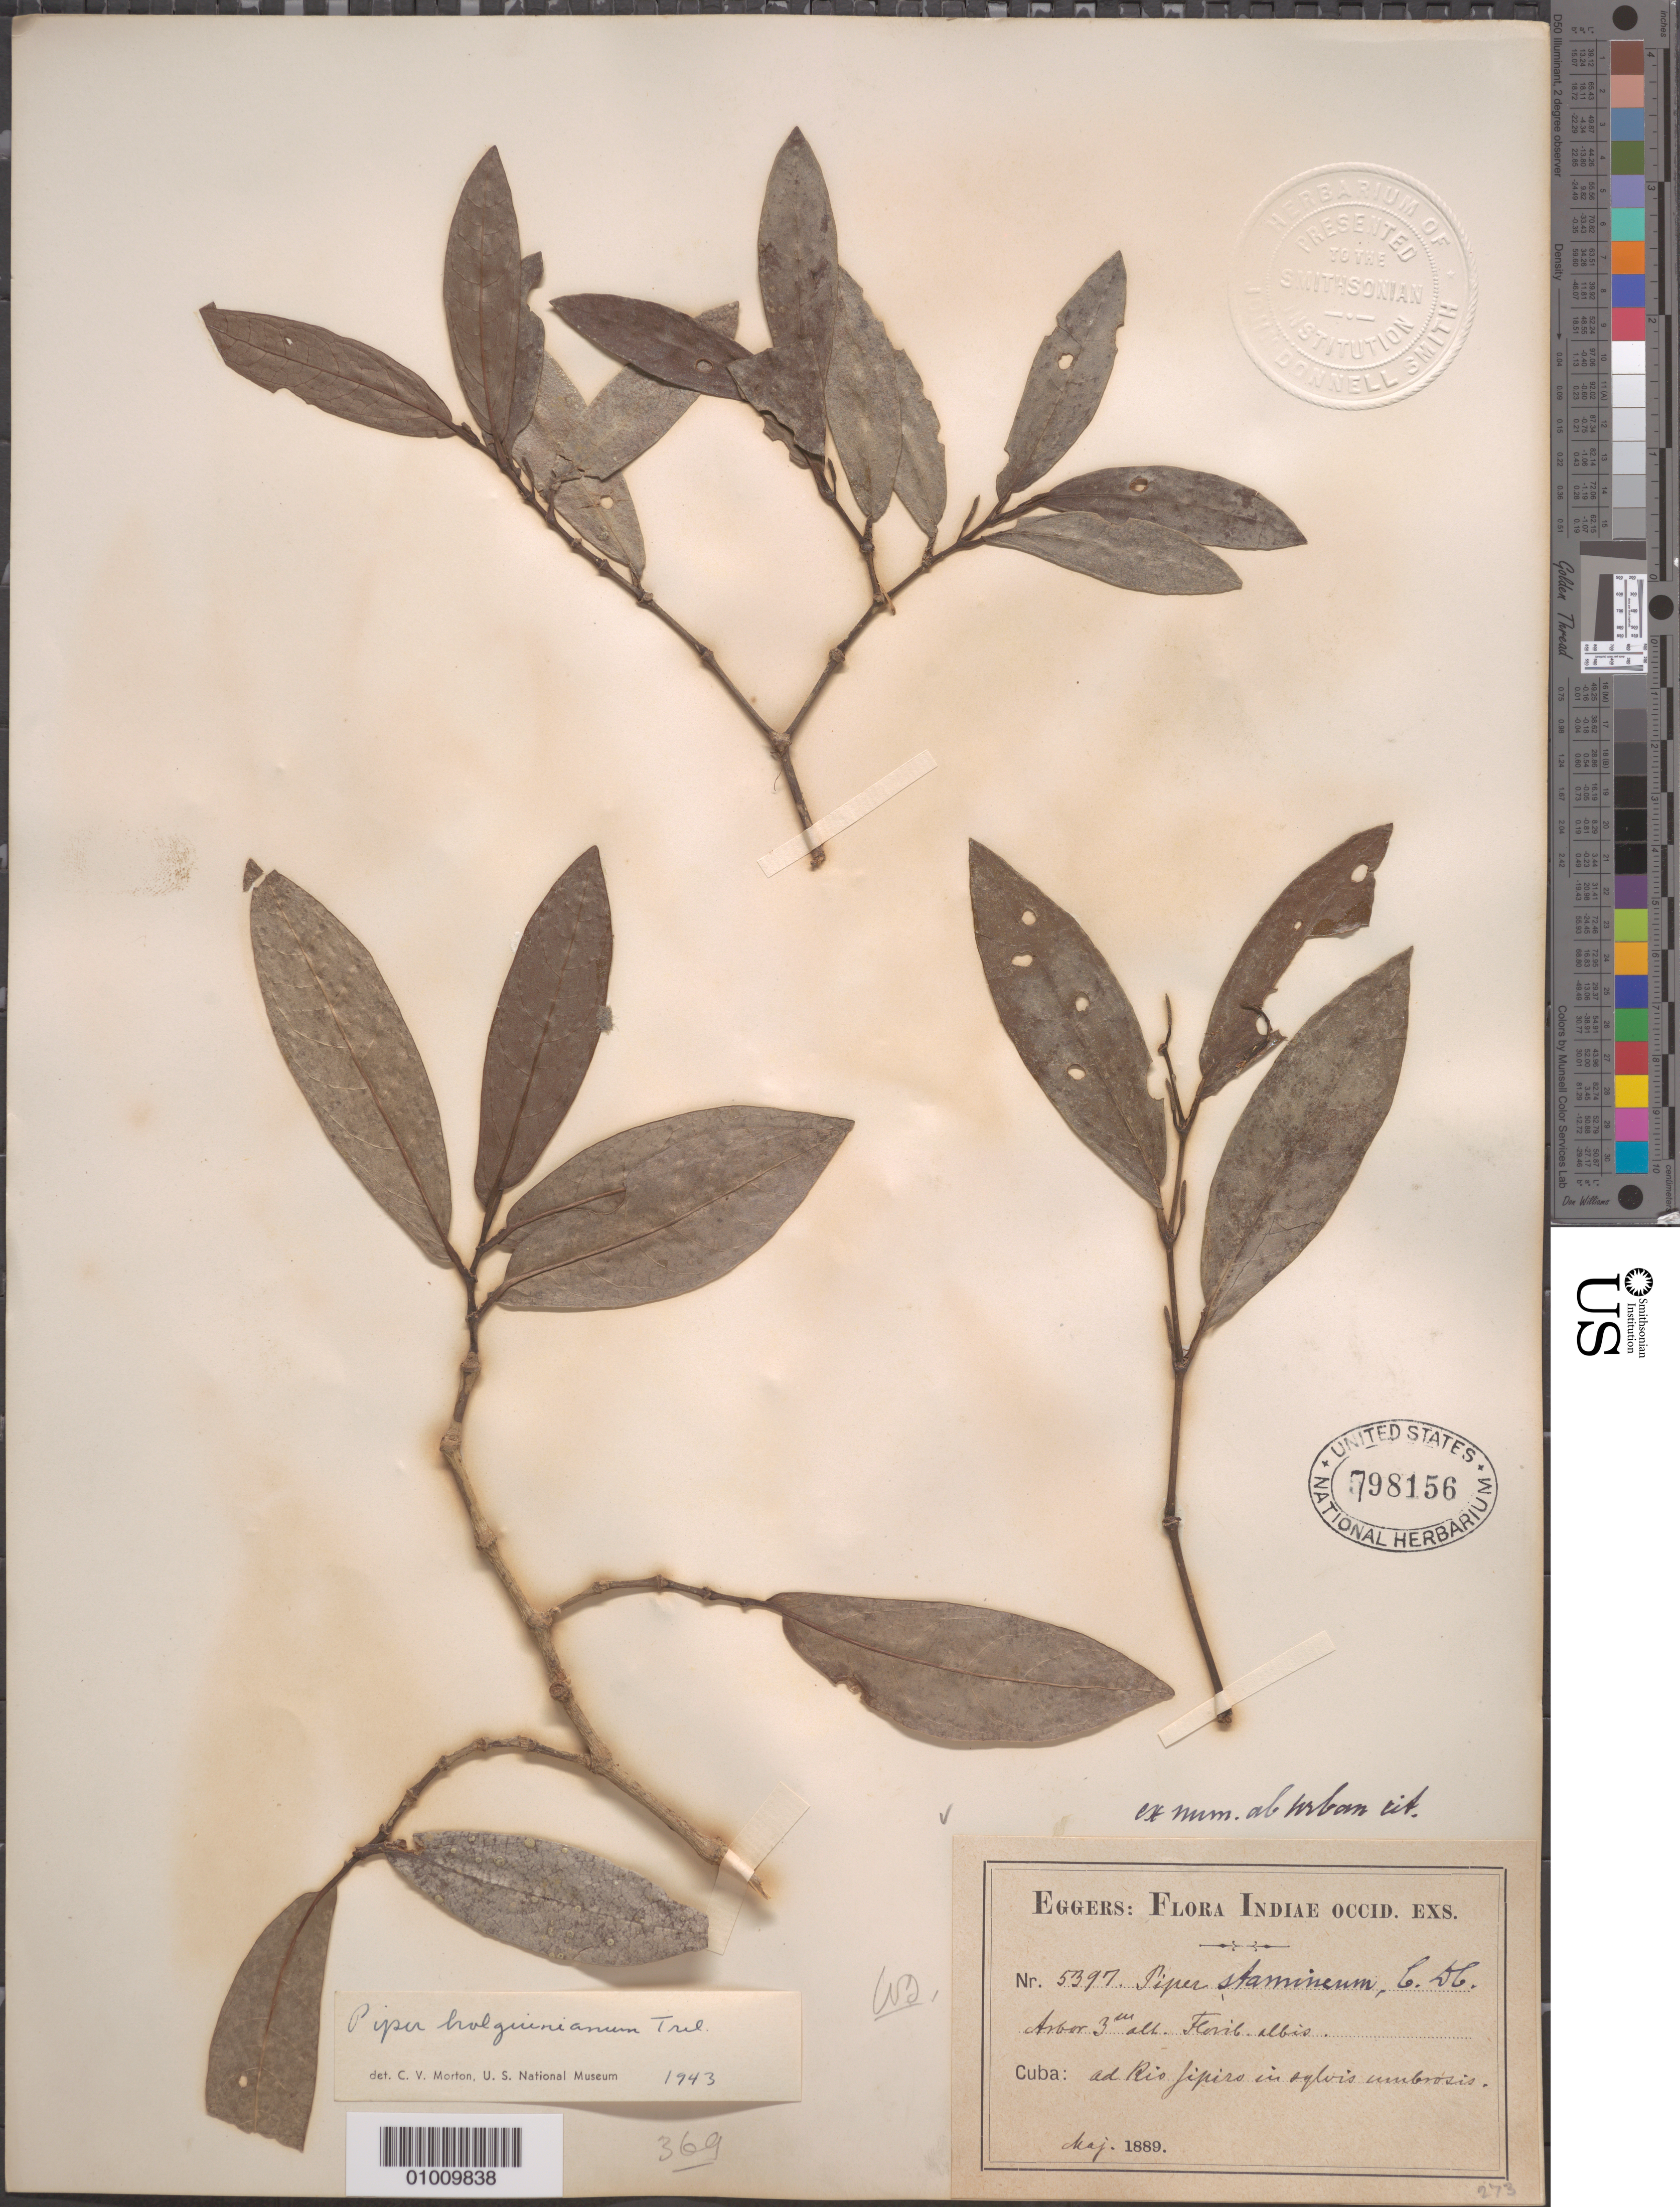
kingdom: Plantae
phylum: Tracheophyta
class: Magnoliopsida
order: Piperales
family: Piperaceae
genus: Piper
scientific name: Piper holguinianum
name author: Trel.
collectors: H. F. A. von Eggers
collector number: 5397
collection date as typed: May 1889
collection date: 1889-05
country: Cuba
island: Cuba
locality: At Rio Jiniro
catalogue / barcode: US 798156